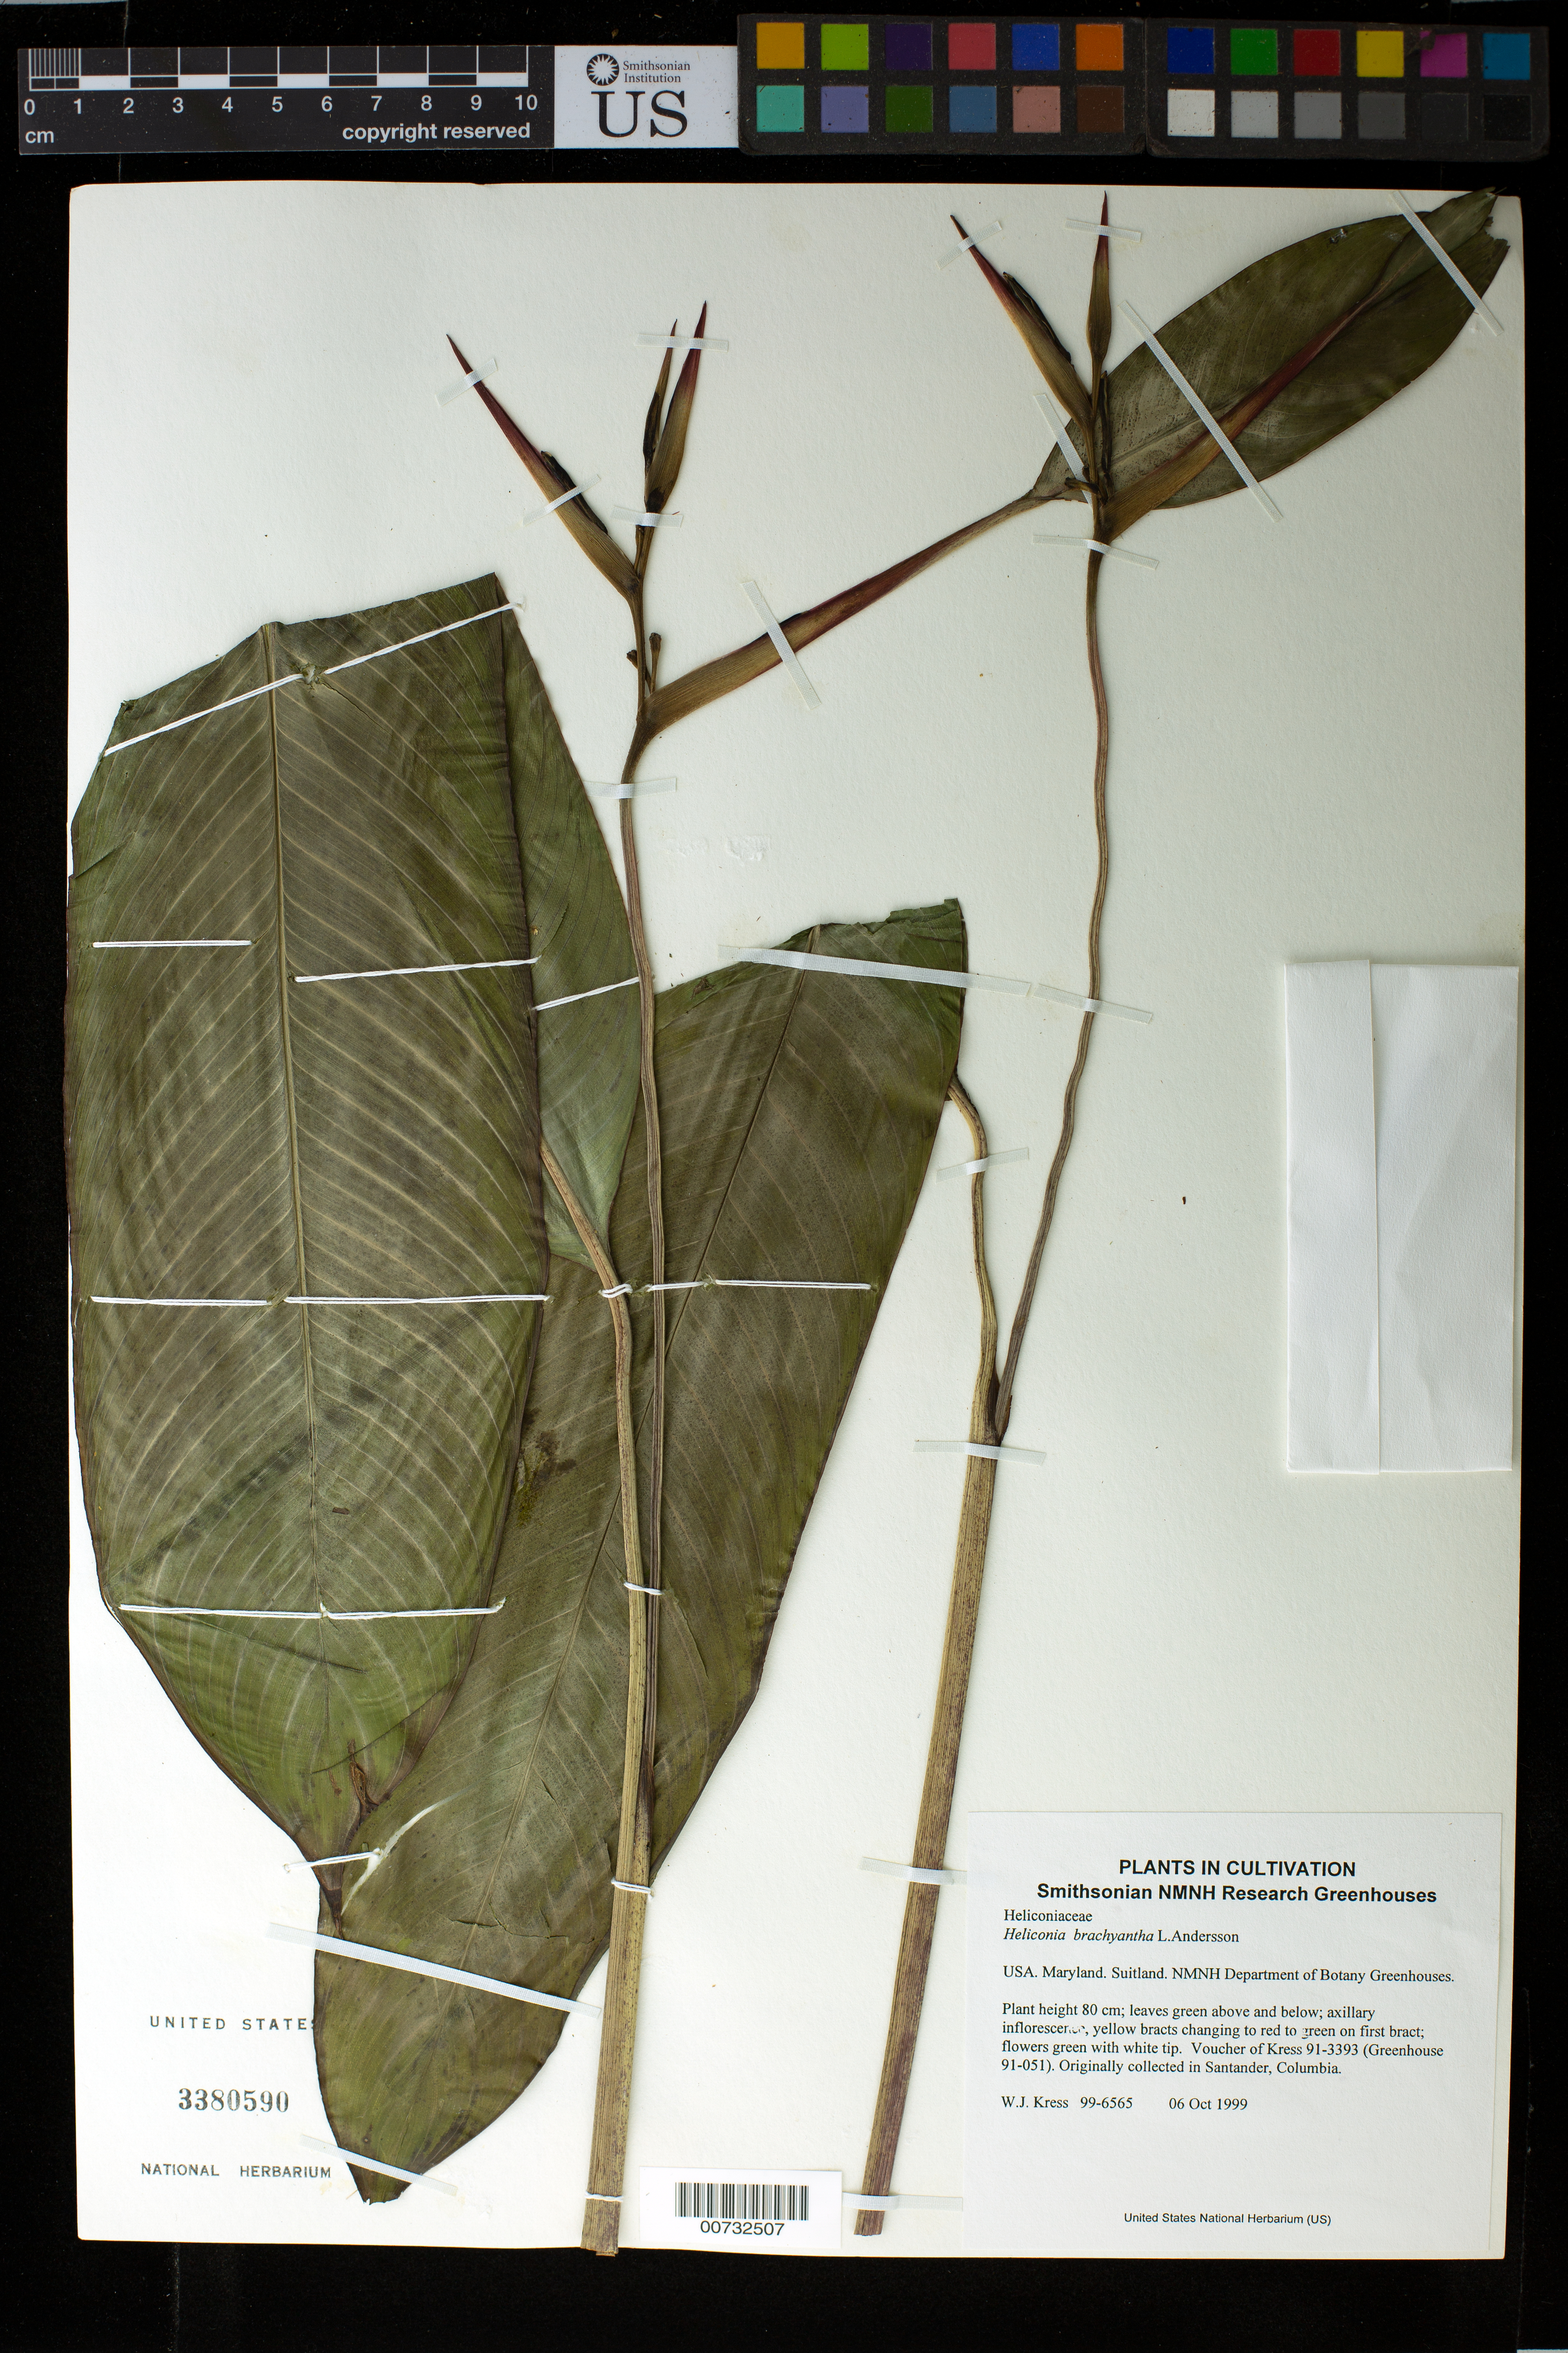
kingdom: Plantae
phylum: Tracheophyta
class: Liliopsida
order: Zingiberales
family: Heliconiaceae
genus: Heliconia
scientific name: Heliconia brachyantha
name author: L. Andersson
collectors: W. J. Kress & M. Bordelon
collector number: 99-6565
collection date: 1999-10-06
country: United States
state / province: Maryland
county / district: Prince George's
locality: NMNH Botany Research Greenhouses. Suitland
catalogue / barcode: US 3380590